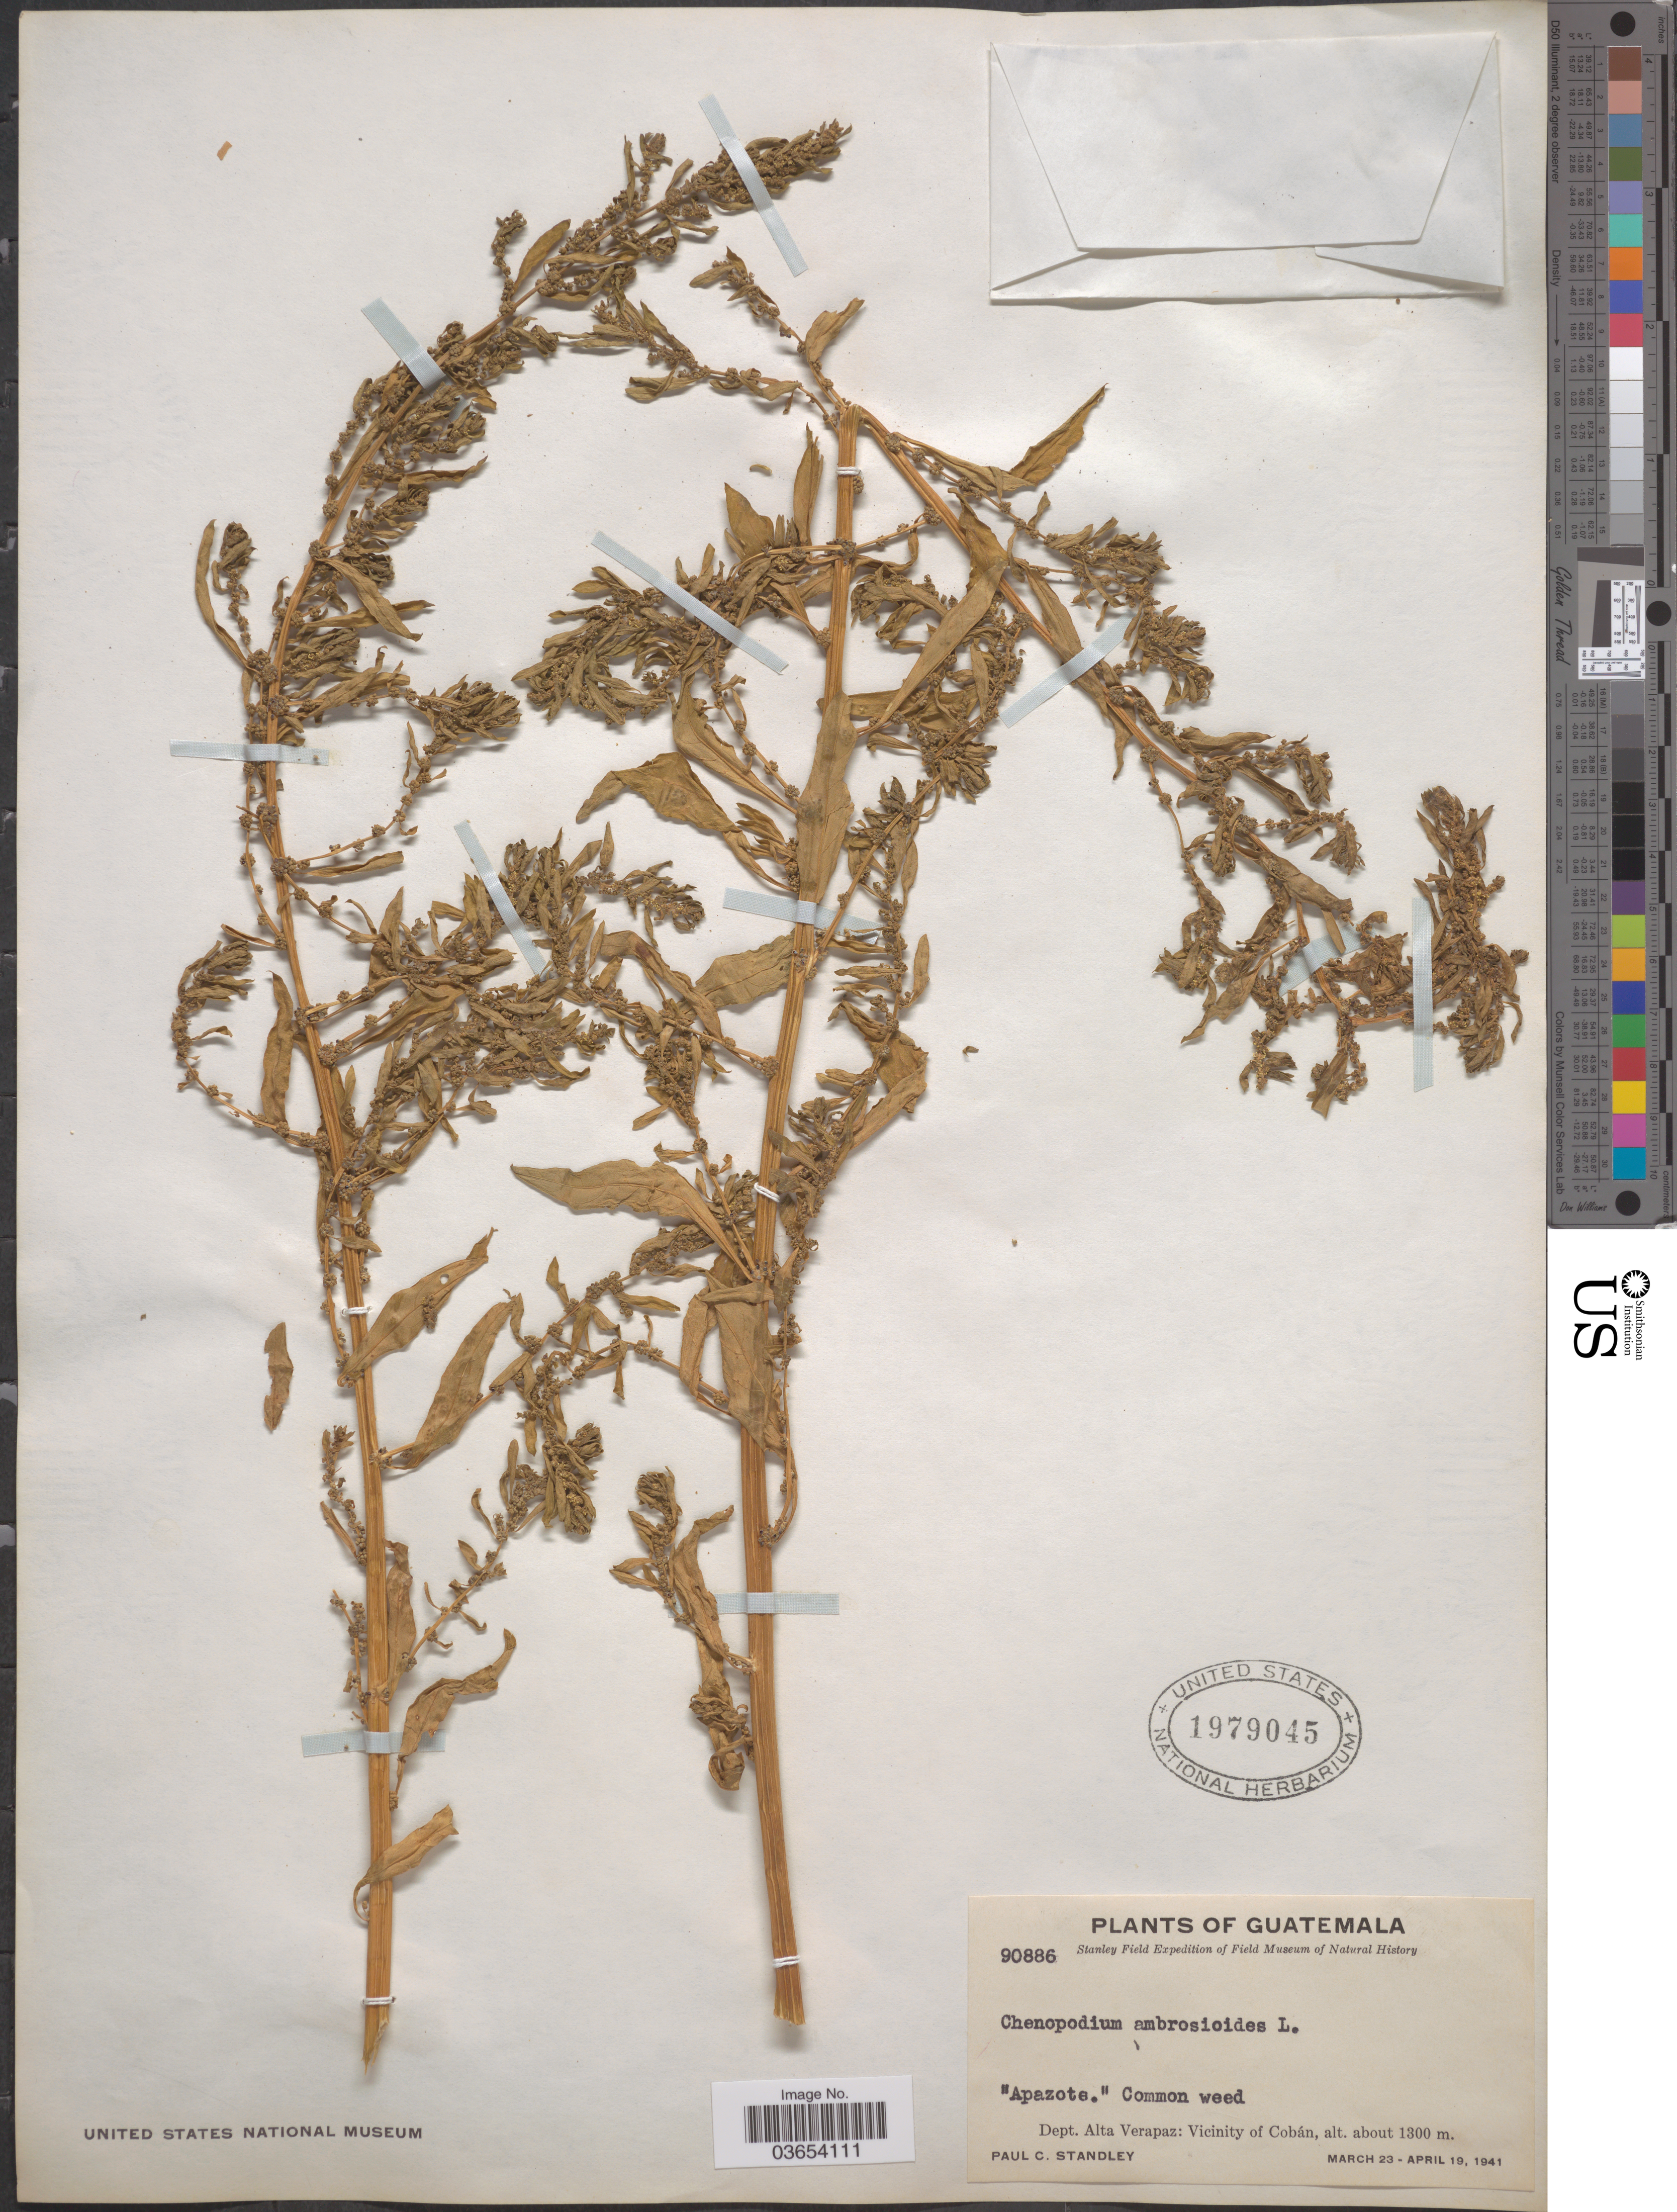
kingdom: Plantae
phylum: Tracheophyta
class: Magnoliopsida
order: Caryophyllales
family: Amaranthaceae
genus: Chenopodium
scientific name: Chenopodium ambrosioides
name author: L.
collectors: P. C. Standley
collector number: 90886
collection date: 1941-03-23/1941-04-19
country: Guatemala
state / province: Alta Verapaz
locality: Dept. Alta Verapaz: Vicinity of Cobán.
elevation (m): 1300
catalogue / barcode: US 1979045